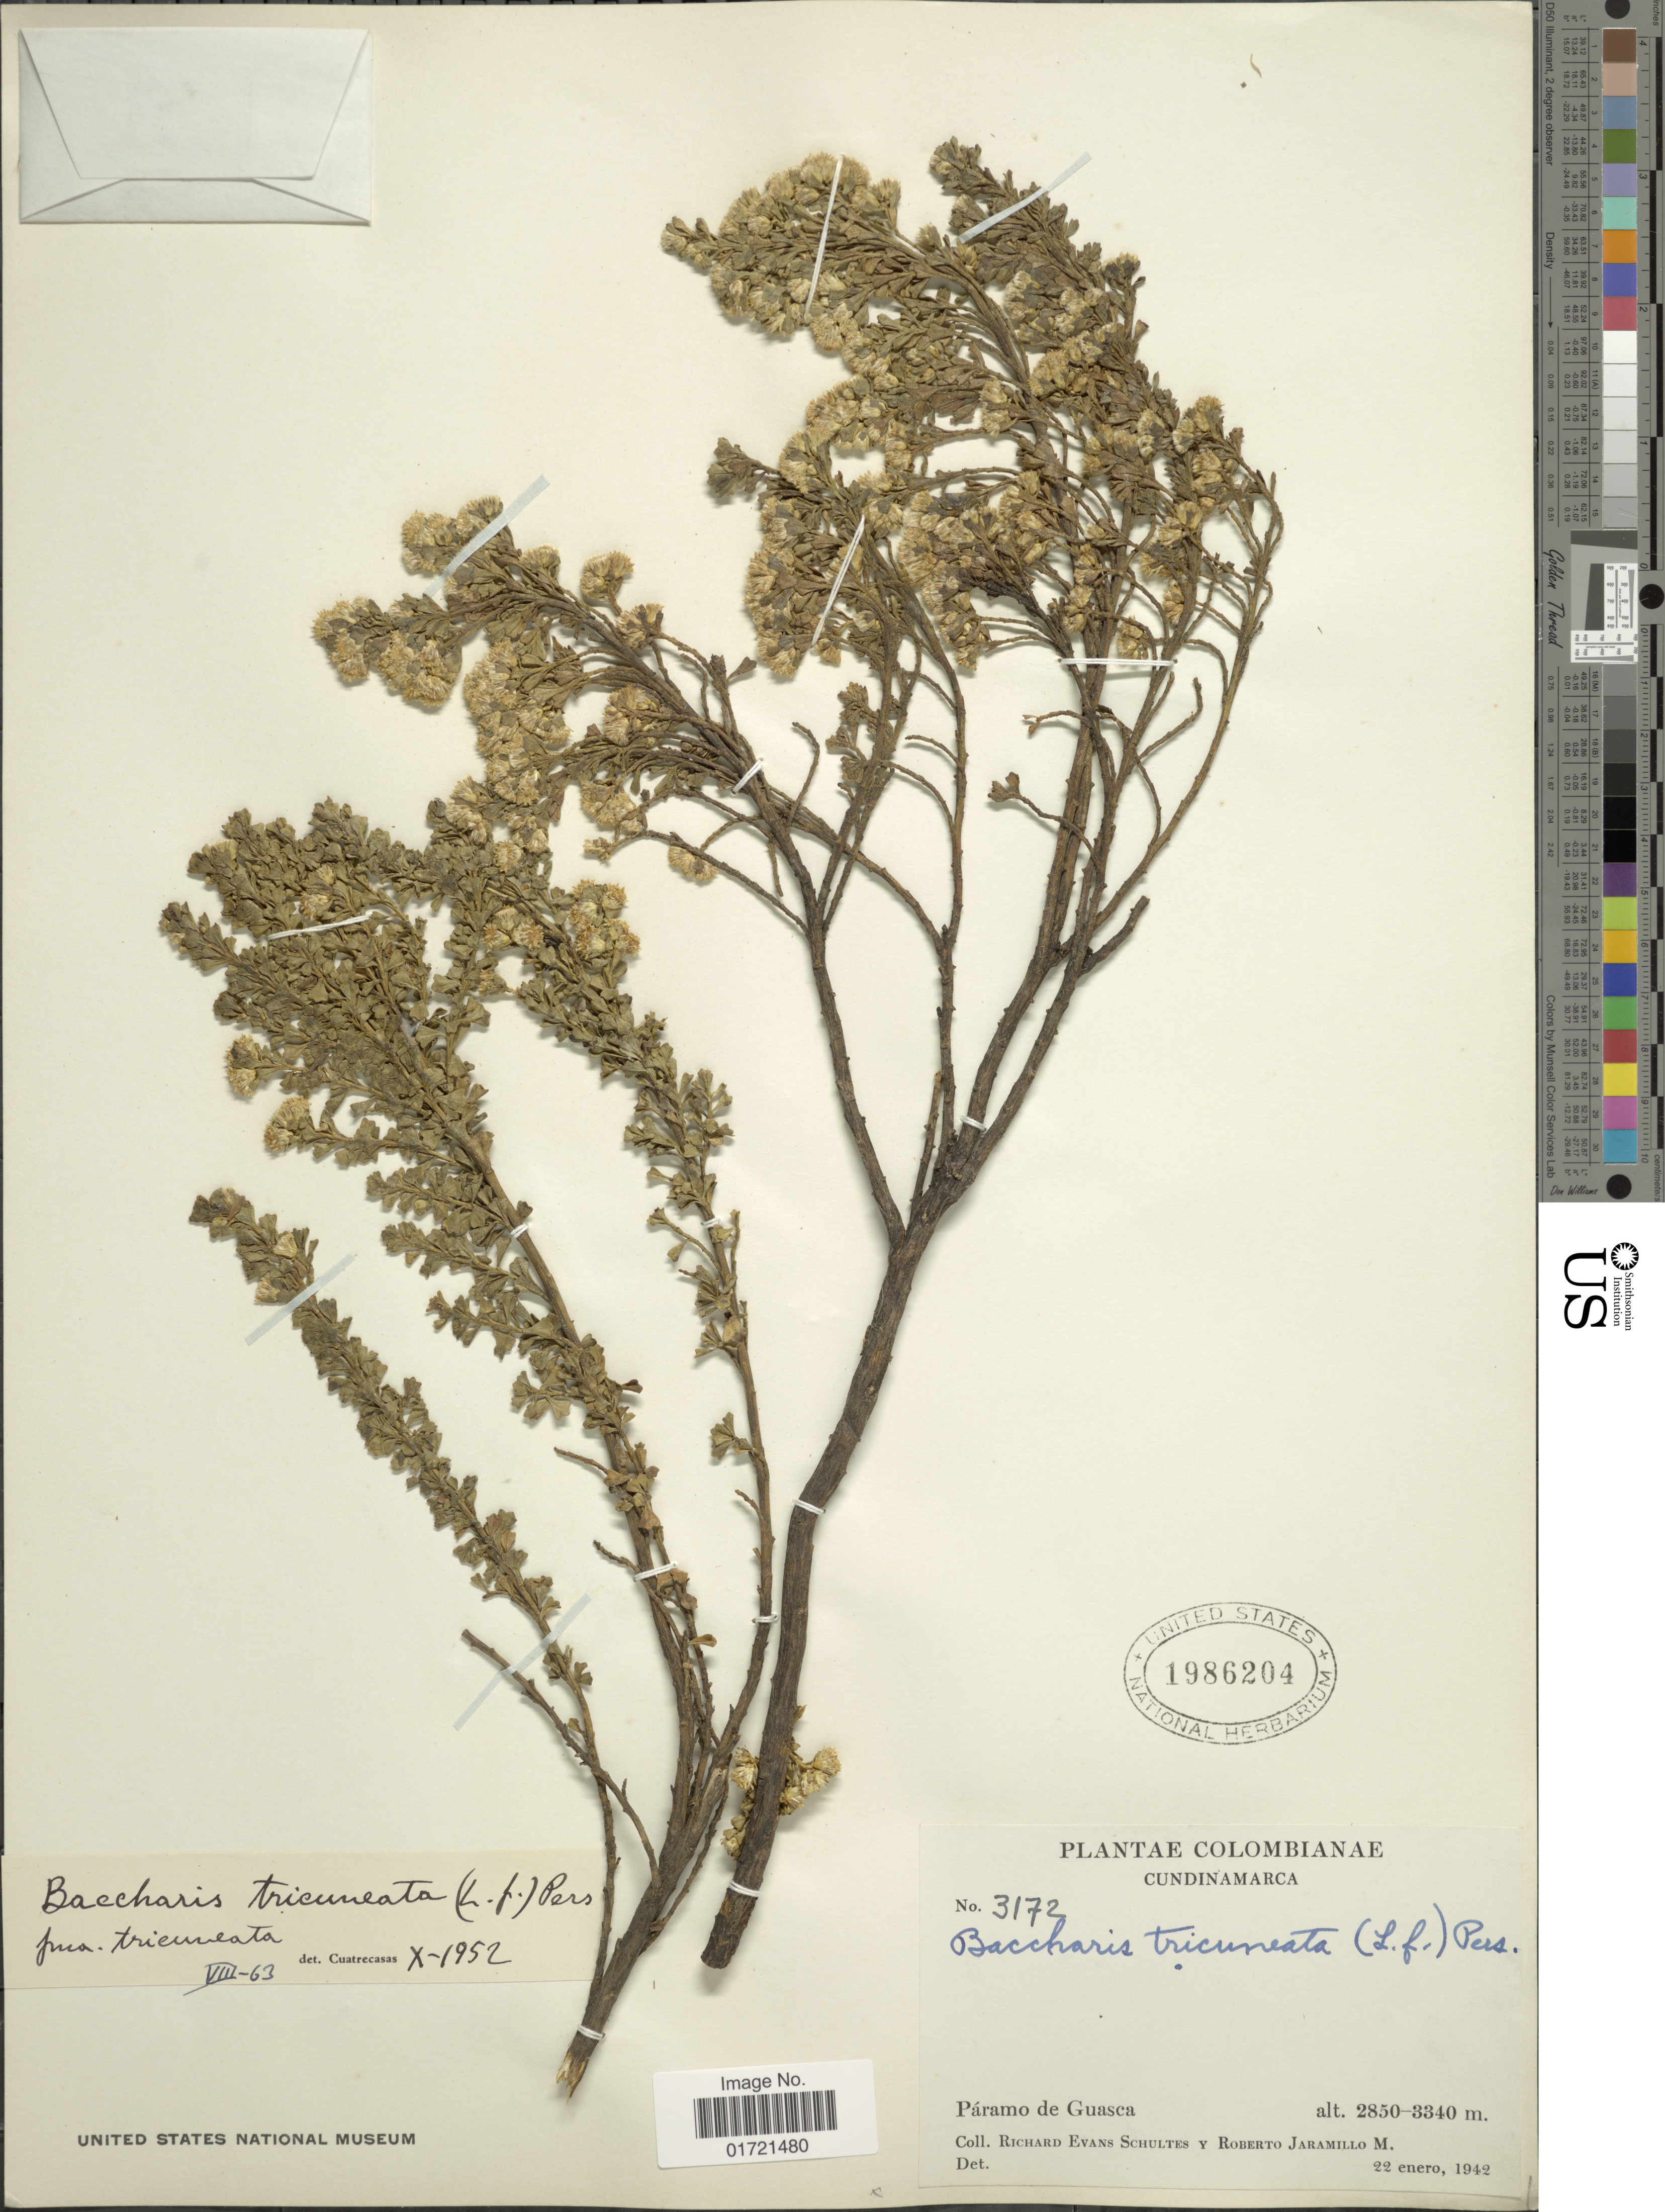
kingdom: Plantae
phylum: Tracheophyta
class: Magnoliopsida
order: Asterales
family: Asteraceae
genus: Baccharis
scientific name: Baccharis tricuneata f. tricuneata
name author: (L. f.) Pers.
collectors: R. E. Schultes & R. Jaramillo M.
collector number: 3172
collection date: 1942-01-22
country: Colombia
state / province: Cundinamarca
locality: Paramo de Guasca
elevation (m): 2850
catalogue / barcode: US 1986204